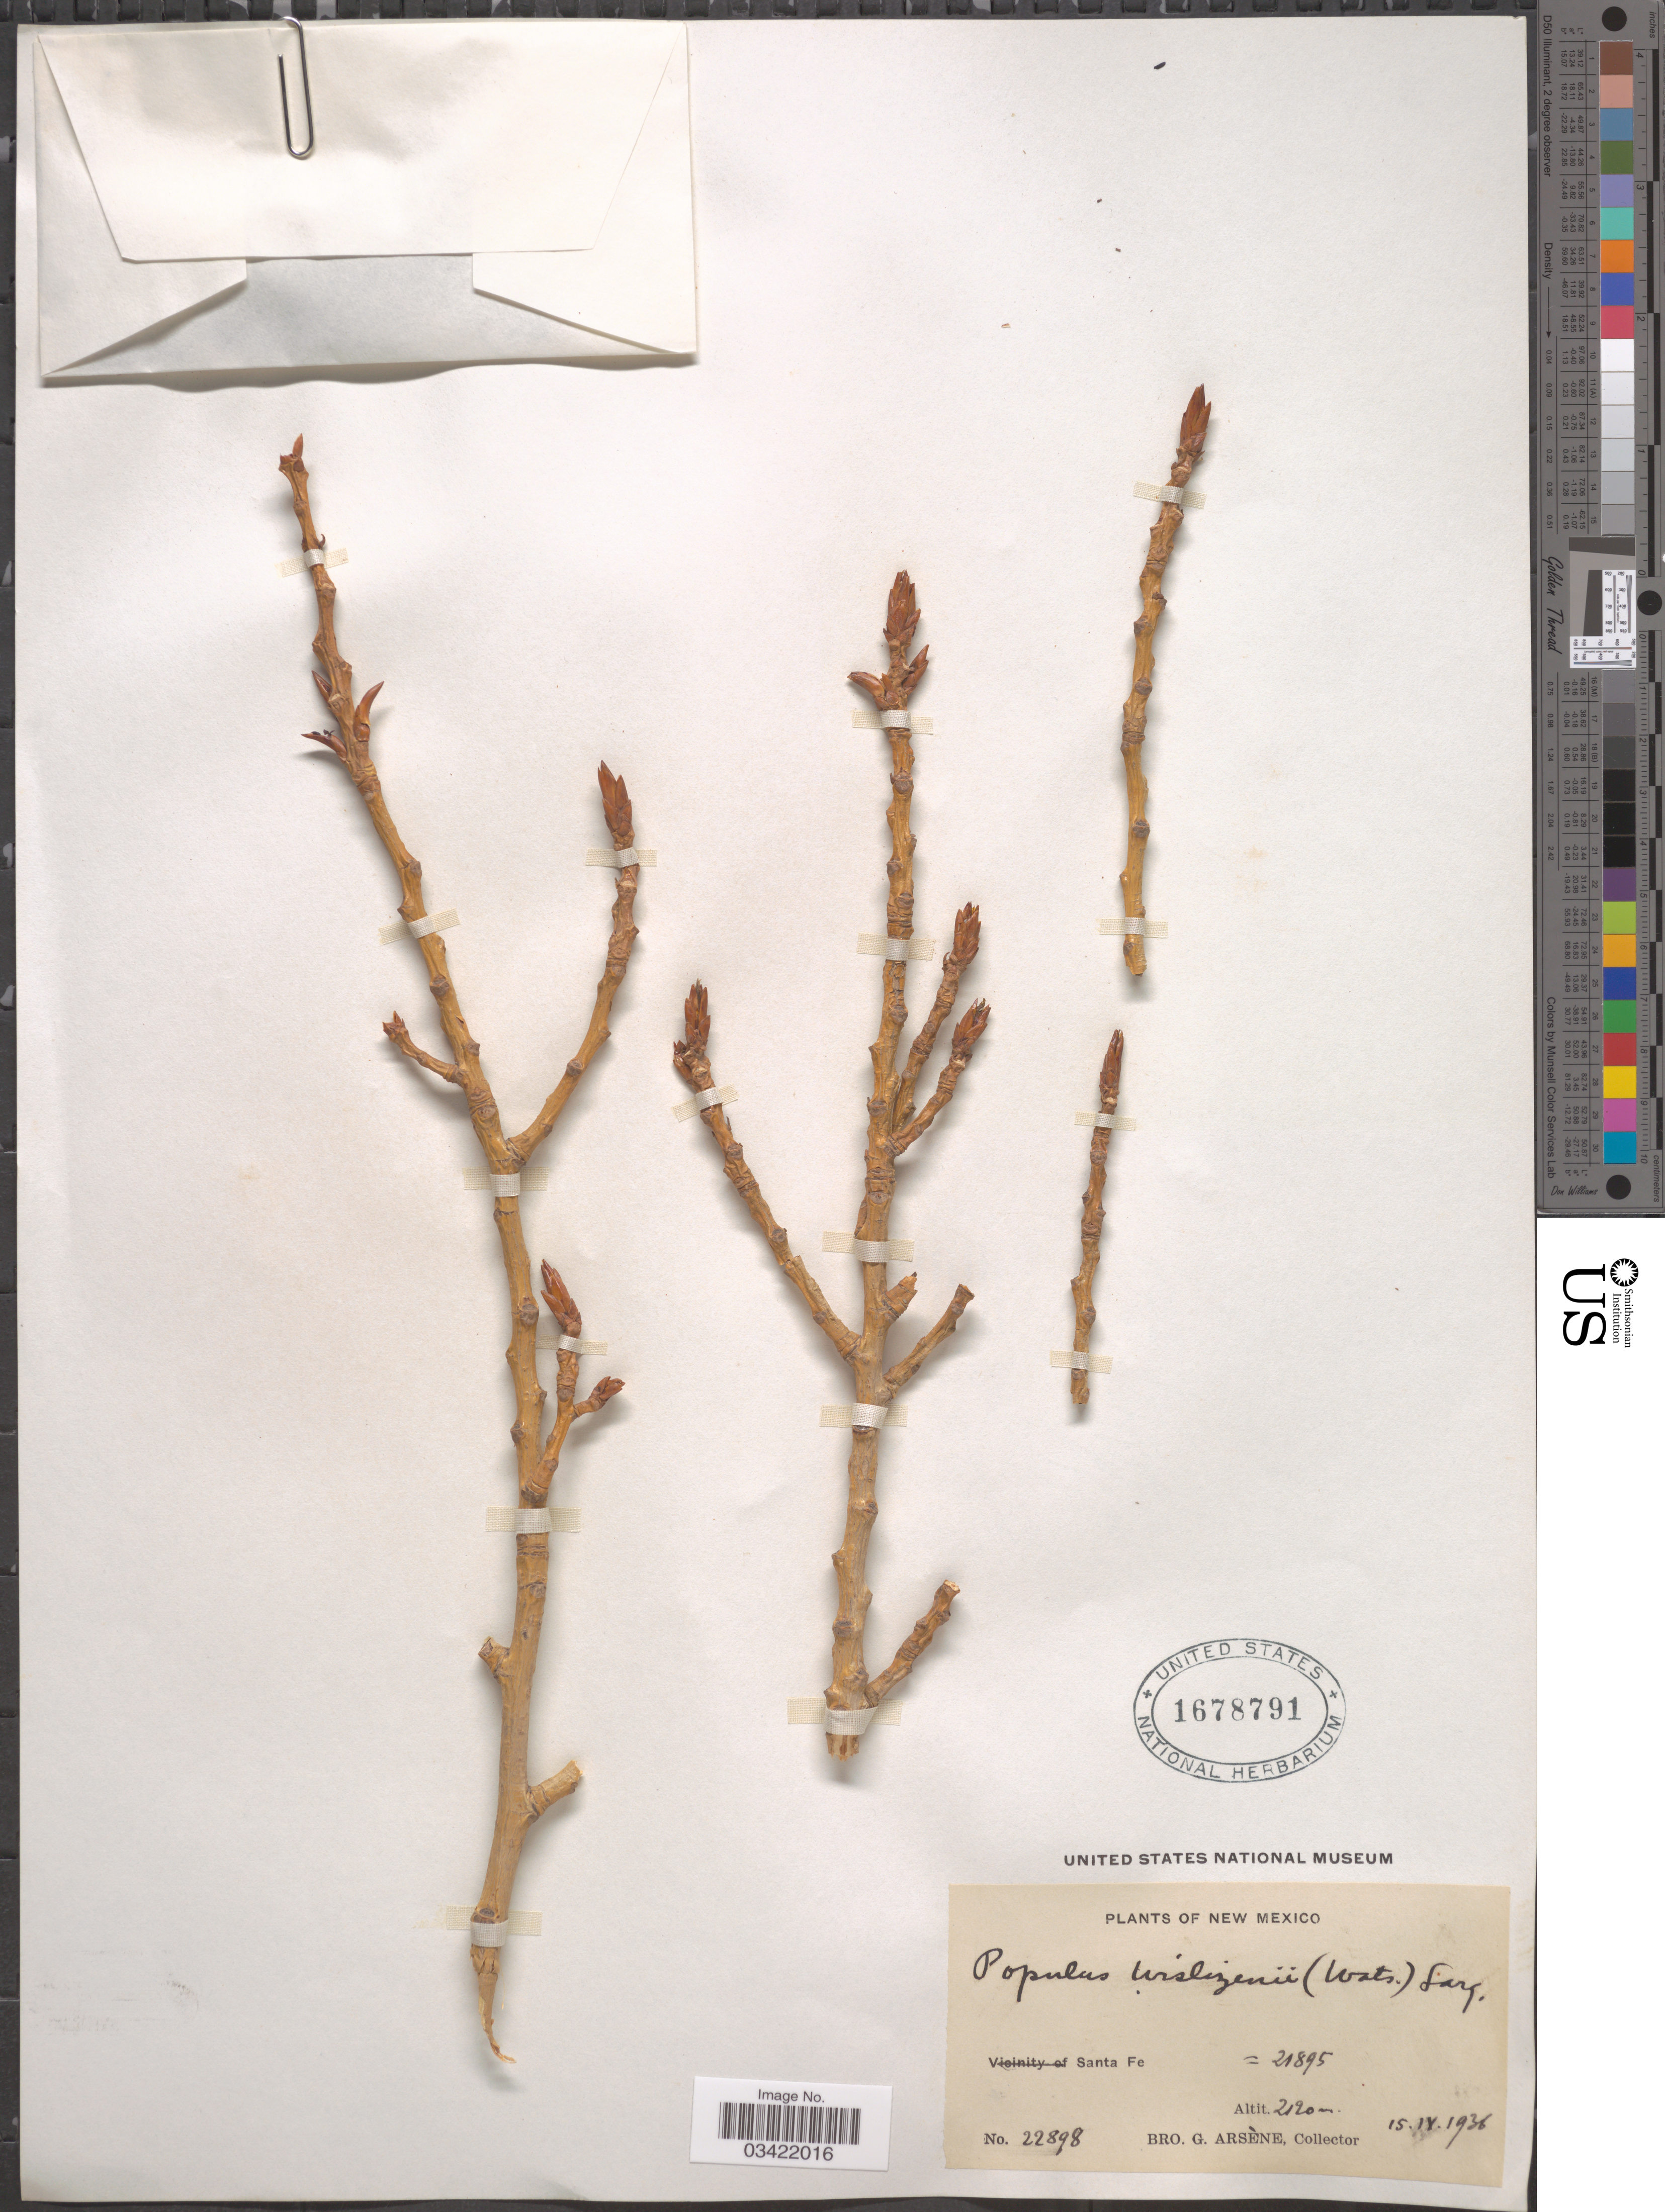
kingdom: Plantae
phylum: Tracheophyta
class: Magnoliopsida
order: Malpighiales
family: Salicaceae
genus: Populus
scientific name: Populus deltoides subsp. wislizeni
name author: (S. Watson) Eckenw.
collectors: Bro. G. Arsène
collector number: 22898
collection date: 1936-04-15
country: United States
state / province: New Mexico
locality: Santa Fe.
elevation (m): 2120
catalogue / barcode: US 1678791